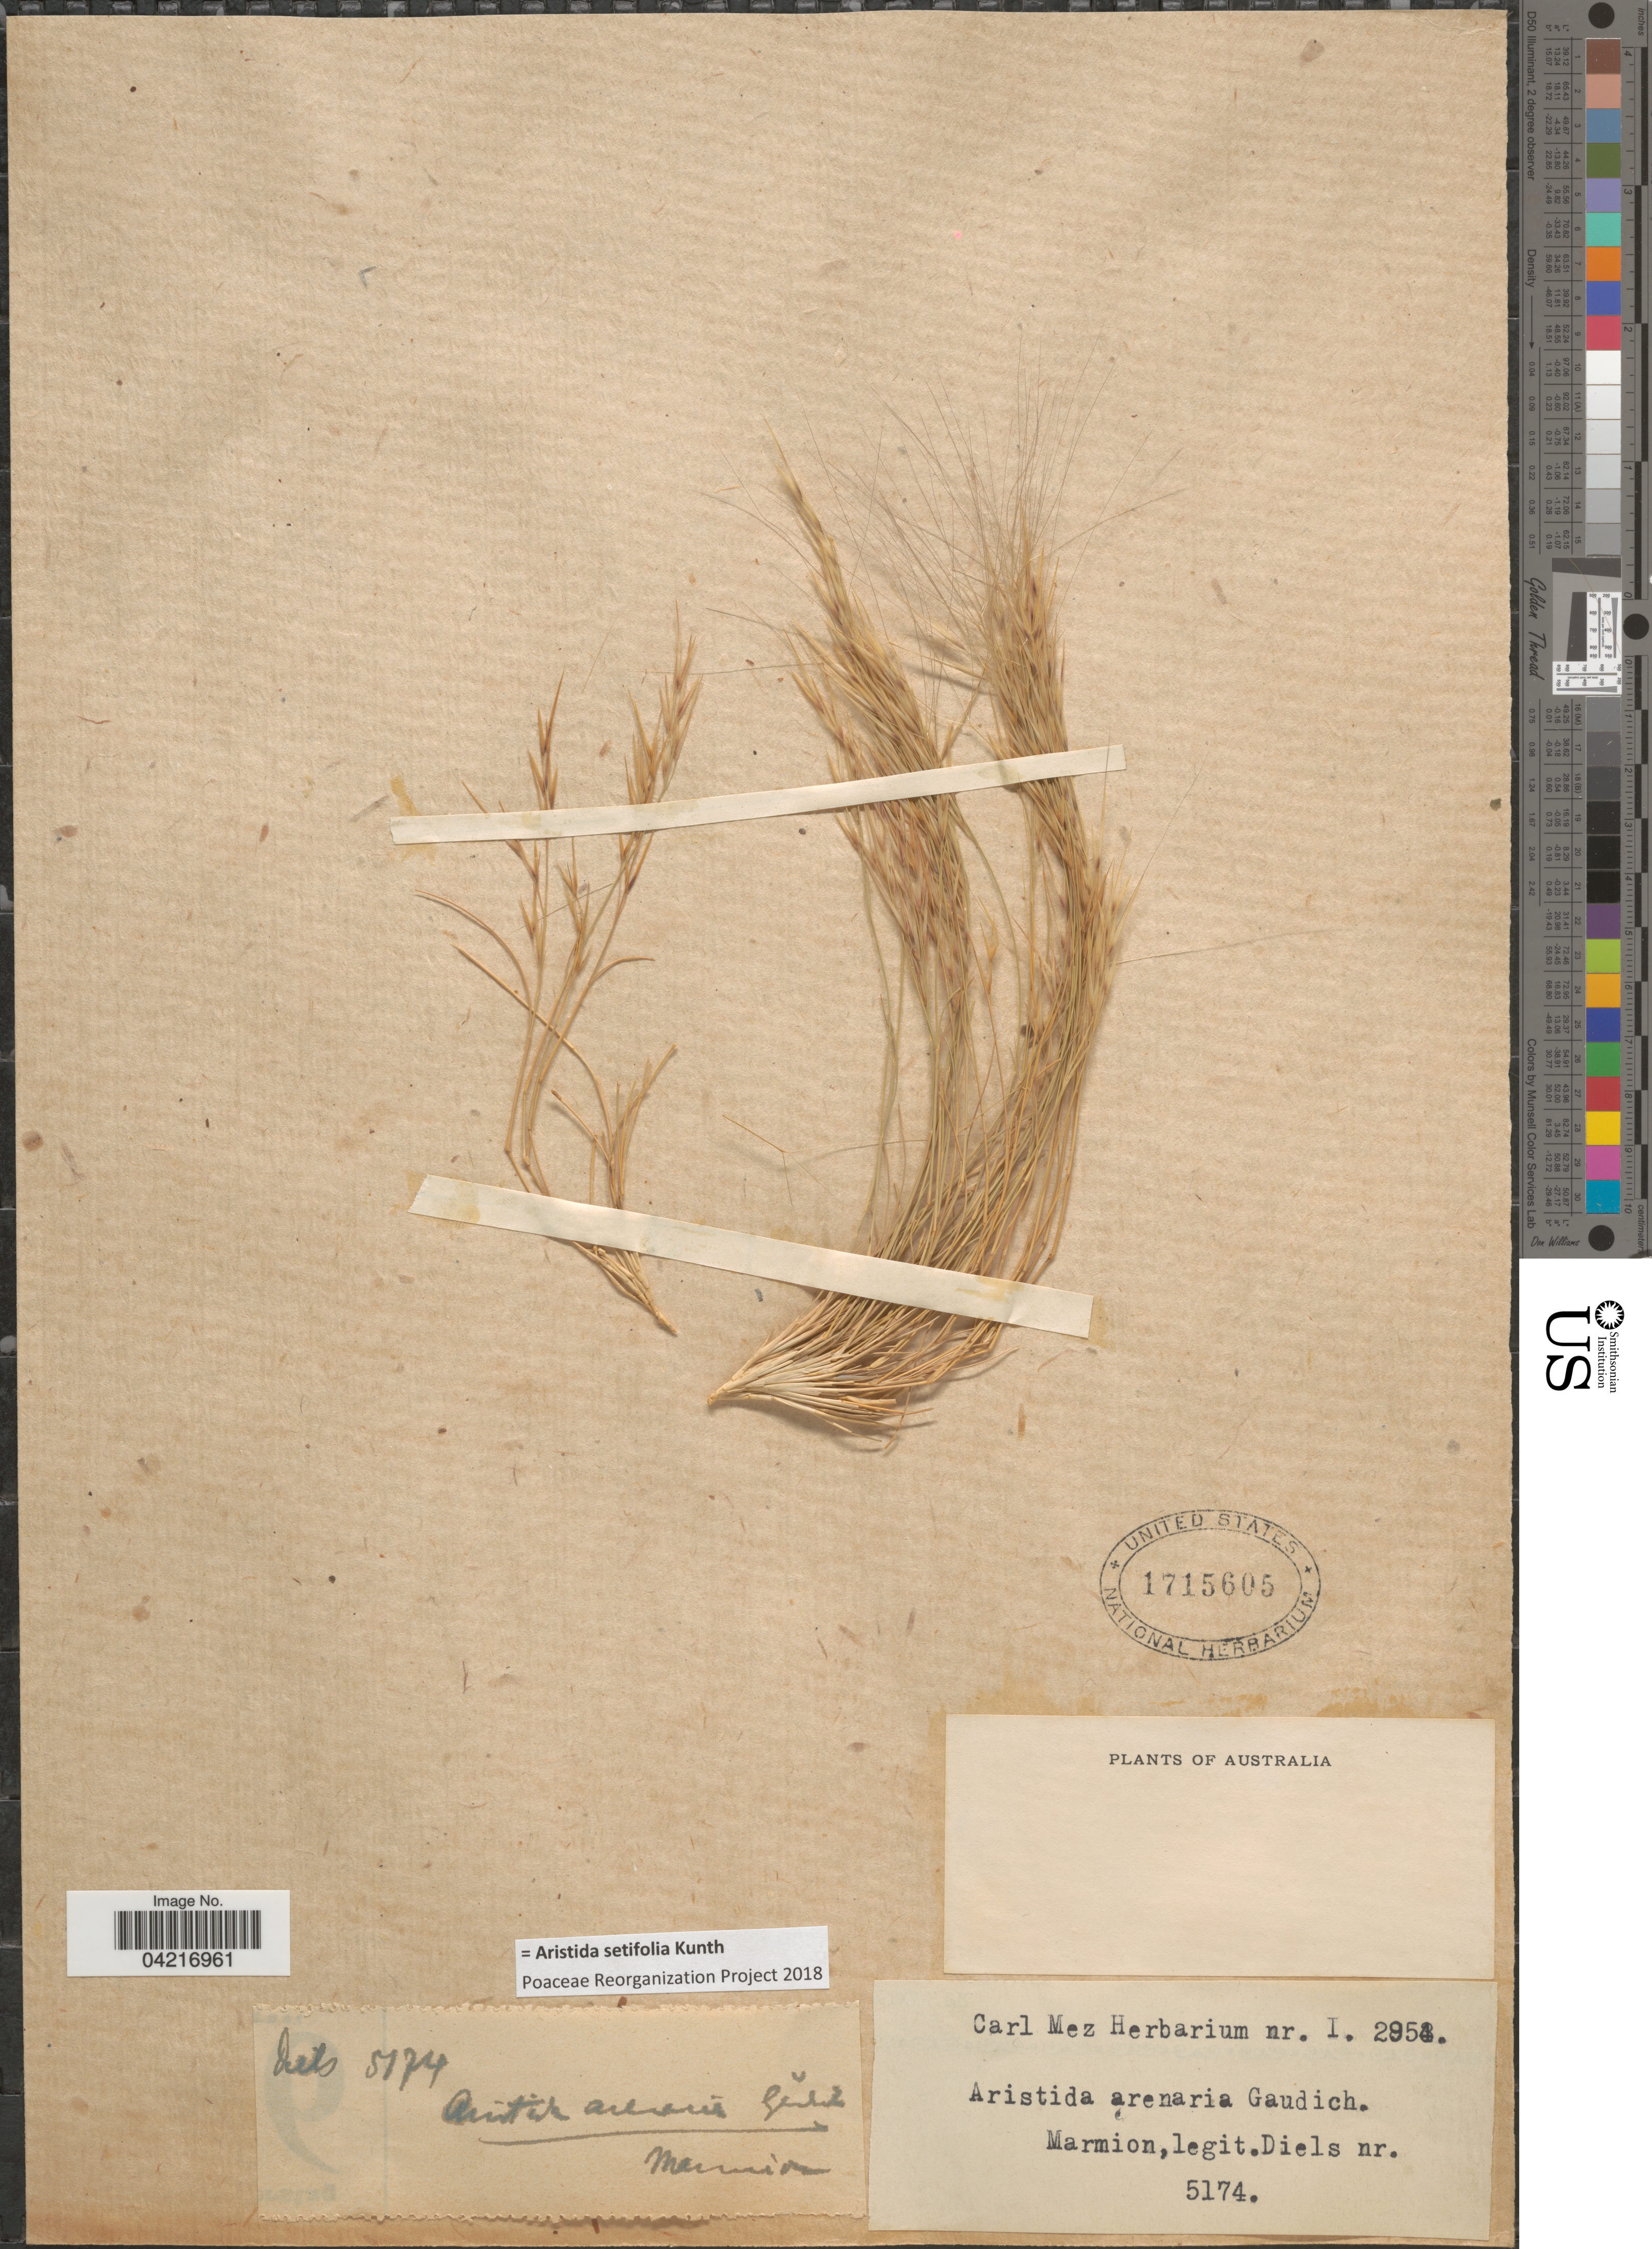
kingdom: Plantae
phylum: Tracheophyta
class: Liliopsida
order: Poales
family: Poaceae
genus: Aristida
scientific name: Aristida setifolia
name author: Kunth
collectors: Diels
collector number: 5174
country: Australia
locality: Marmion.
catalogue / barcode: US 1715605